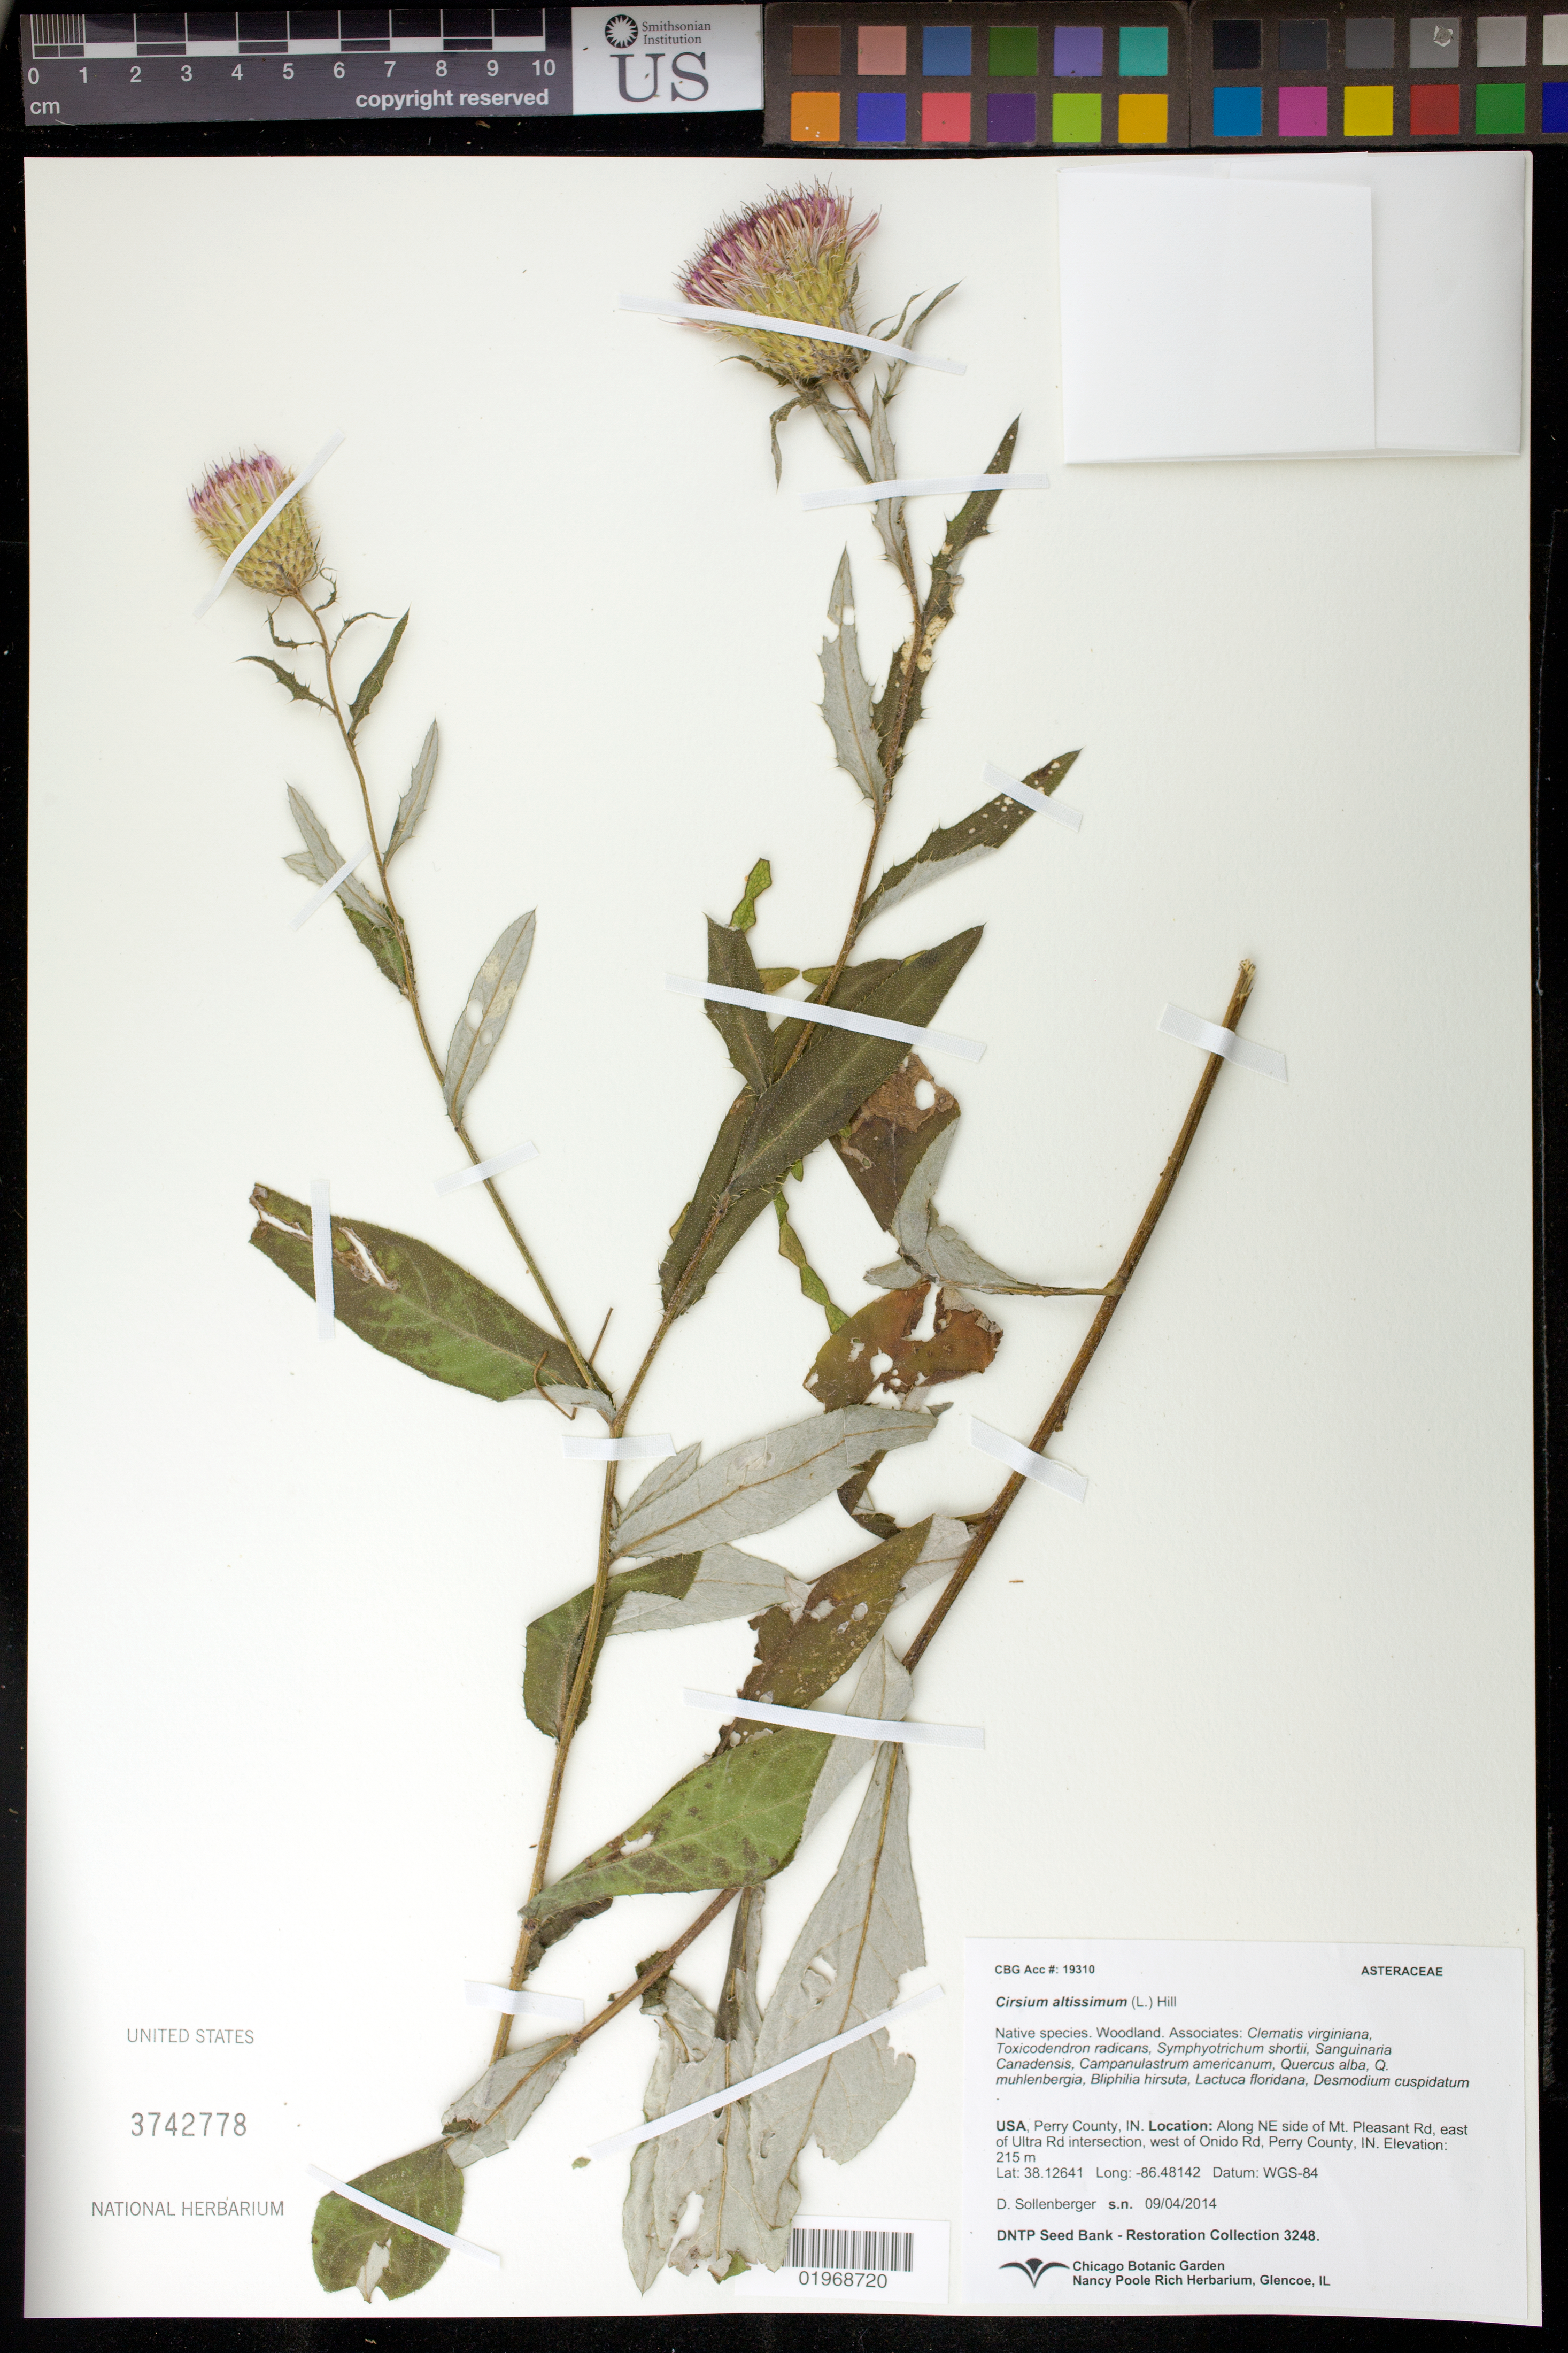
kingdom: Plantae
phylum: Tracheophyta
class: Magnoliopsida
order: Asterales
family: Asteraceae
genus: Cirsium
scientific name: Cirsium altissimum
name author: (L.) Hill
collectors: D. Sollenberger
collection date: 2014-09-04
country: United States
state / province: Indiana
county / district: Perry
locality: Along NE side of Mt. Pleasant Rd, E of Ultra Rd intersection and west of Onido Rd.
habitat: Woodland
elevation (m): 215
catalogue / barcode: US 3742778